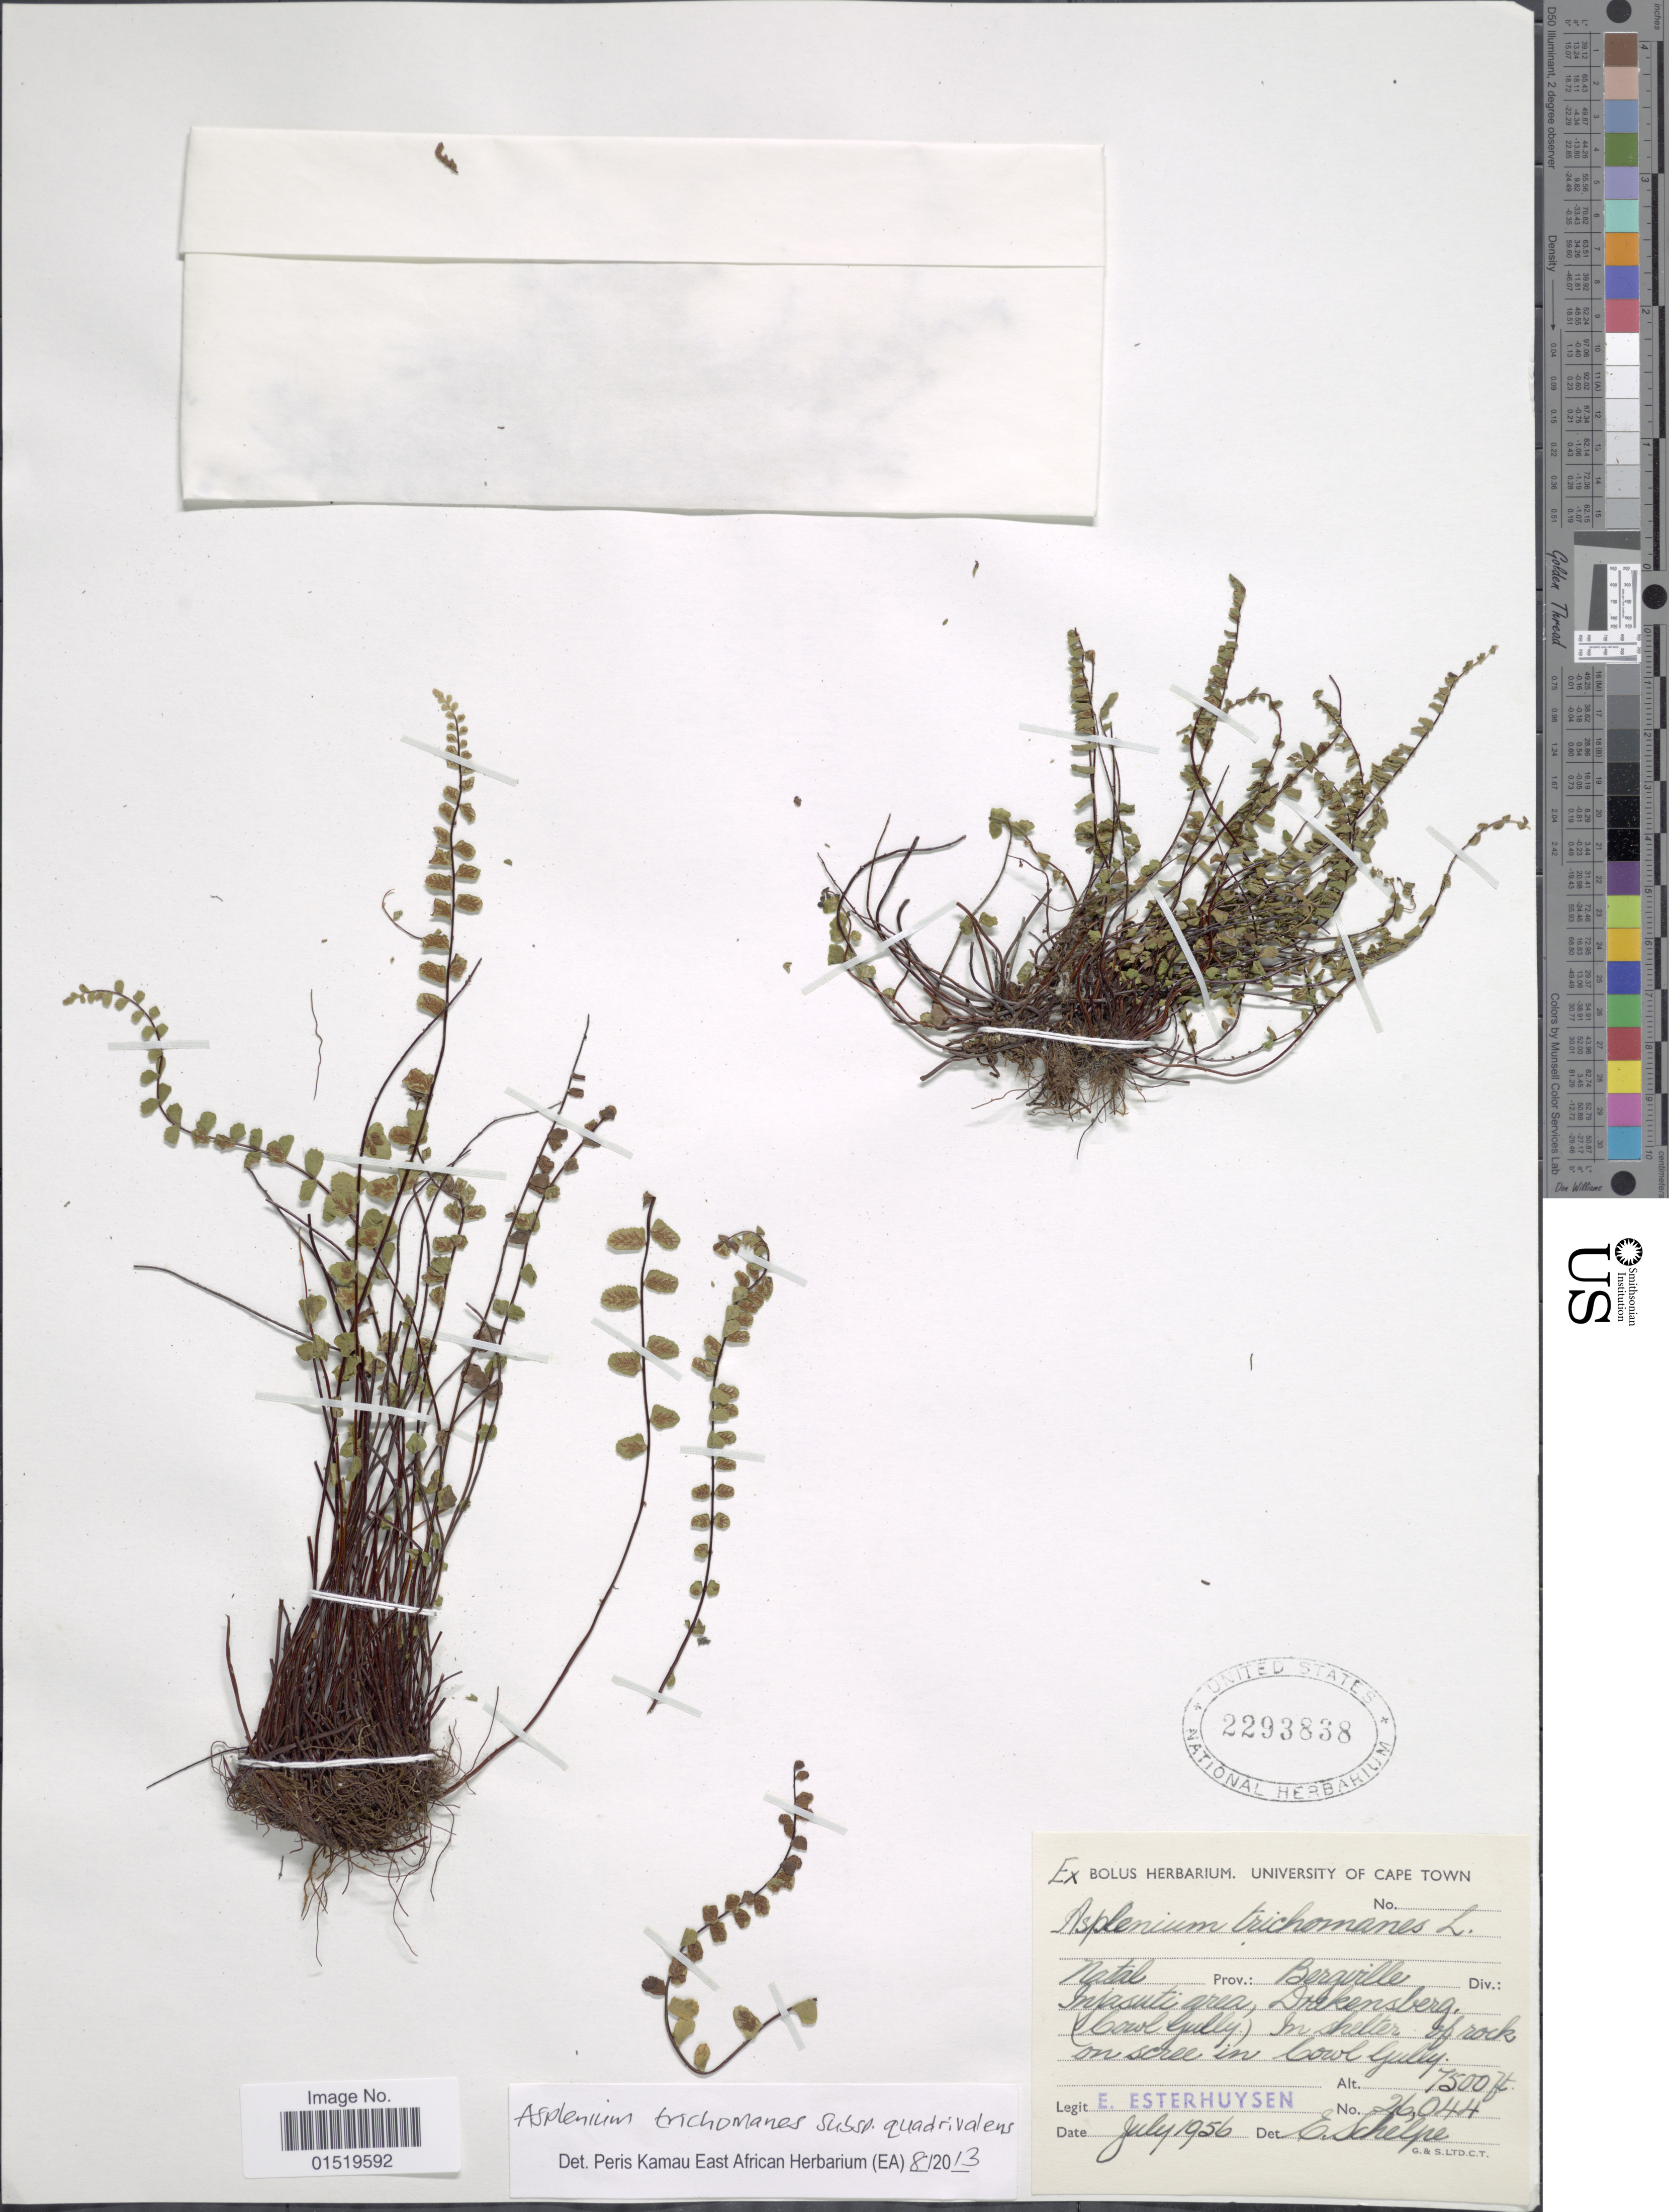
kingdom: Plantae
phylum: Tracheophyta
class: Polypodiopsida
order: Polypodiales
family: Aspleniaceae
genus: Asplenium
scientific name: Asplenium trichomanes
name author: L.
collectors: E. E. Esterhuysen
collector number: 26044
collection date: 1956-07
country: South Africa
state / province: KwaZulu-Natal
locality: Natal Prov.: Bergville Div: Injasuti area, Drakensberg, (Cowl Gully)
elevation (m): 2286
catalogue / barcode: US 2293838